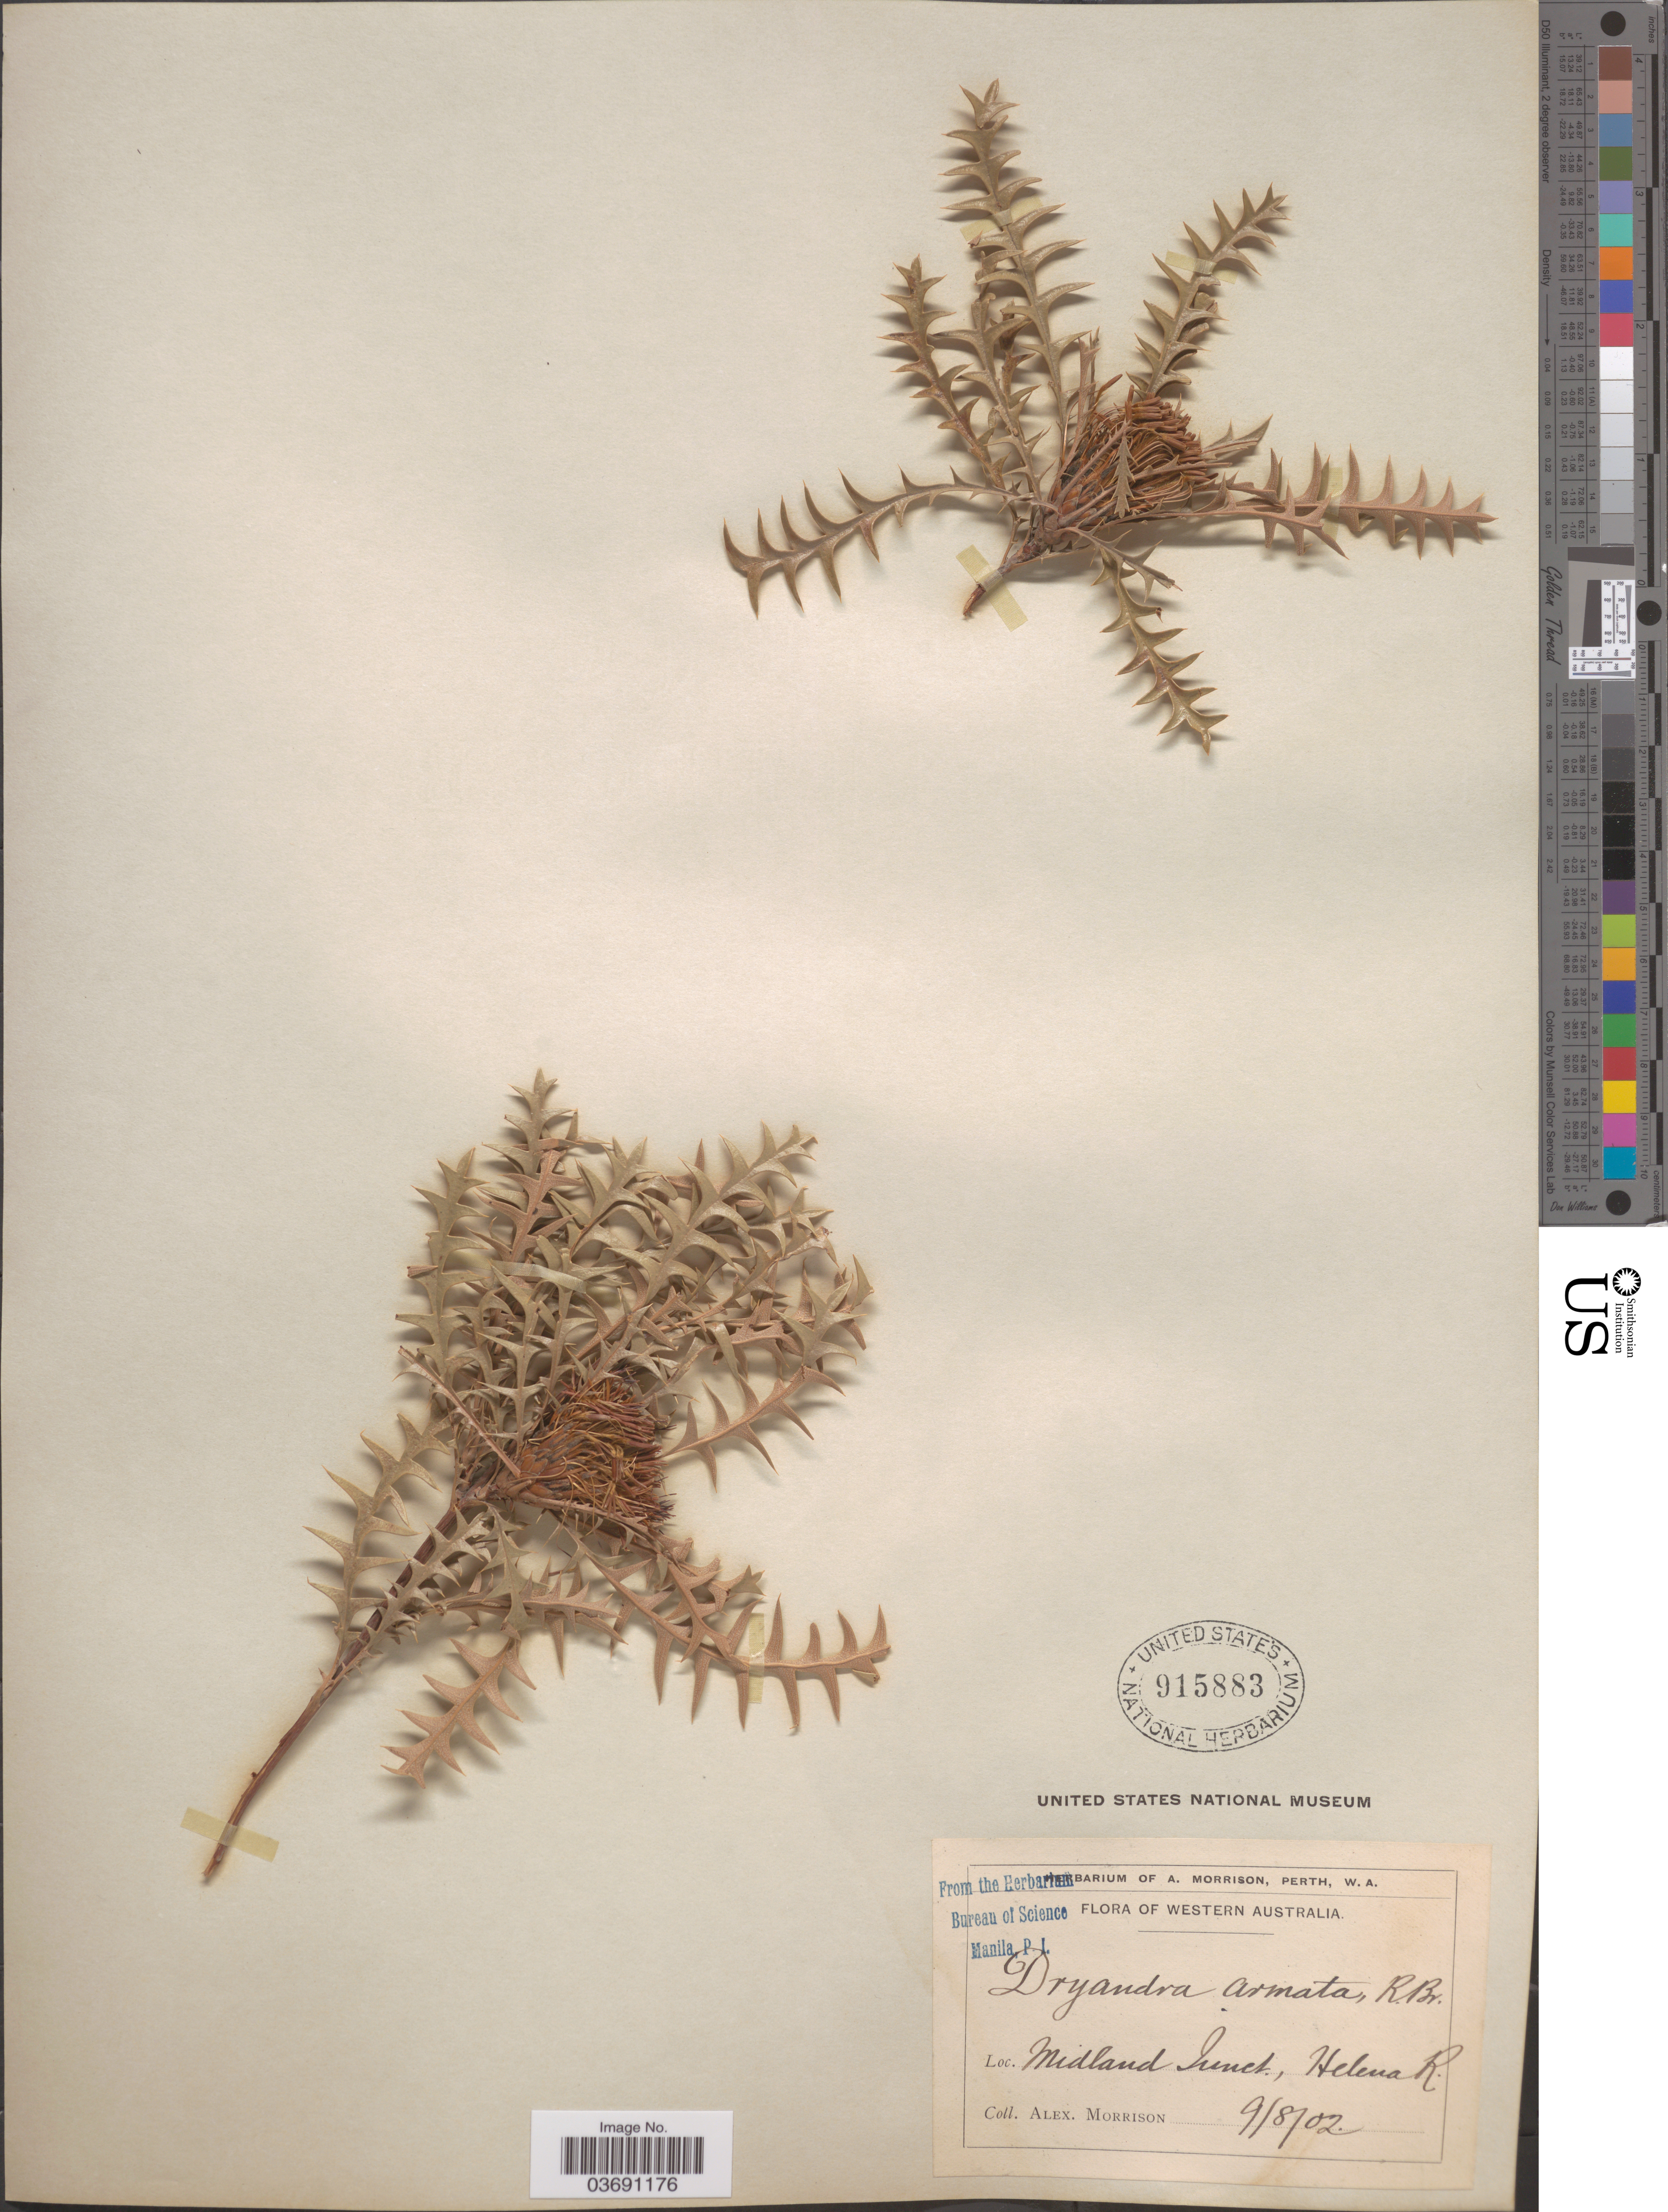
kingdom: Plantae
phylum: Tracheophyta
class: Magnoliopsida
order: Proteales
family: Proteaceae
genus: Dryandra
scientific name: Dryandra armata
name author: R. Br.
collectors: A. Morrison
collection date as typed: Transcribed d/m/y: 9/8/2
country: Australia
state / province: Western Australia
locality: Midland Junct. Helena R.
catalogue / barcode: US 915883